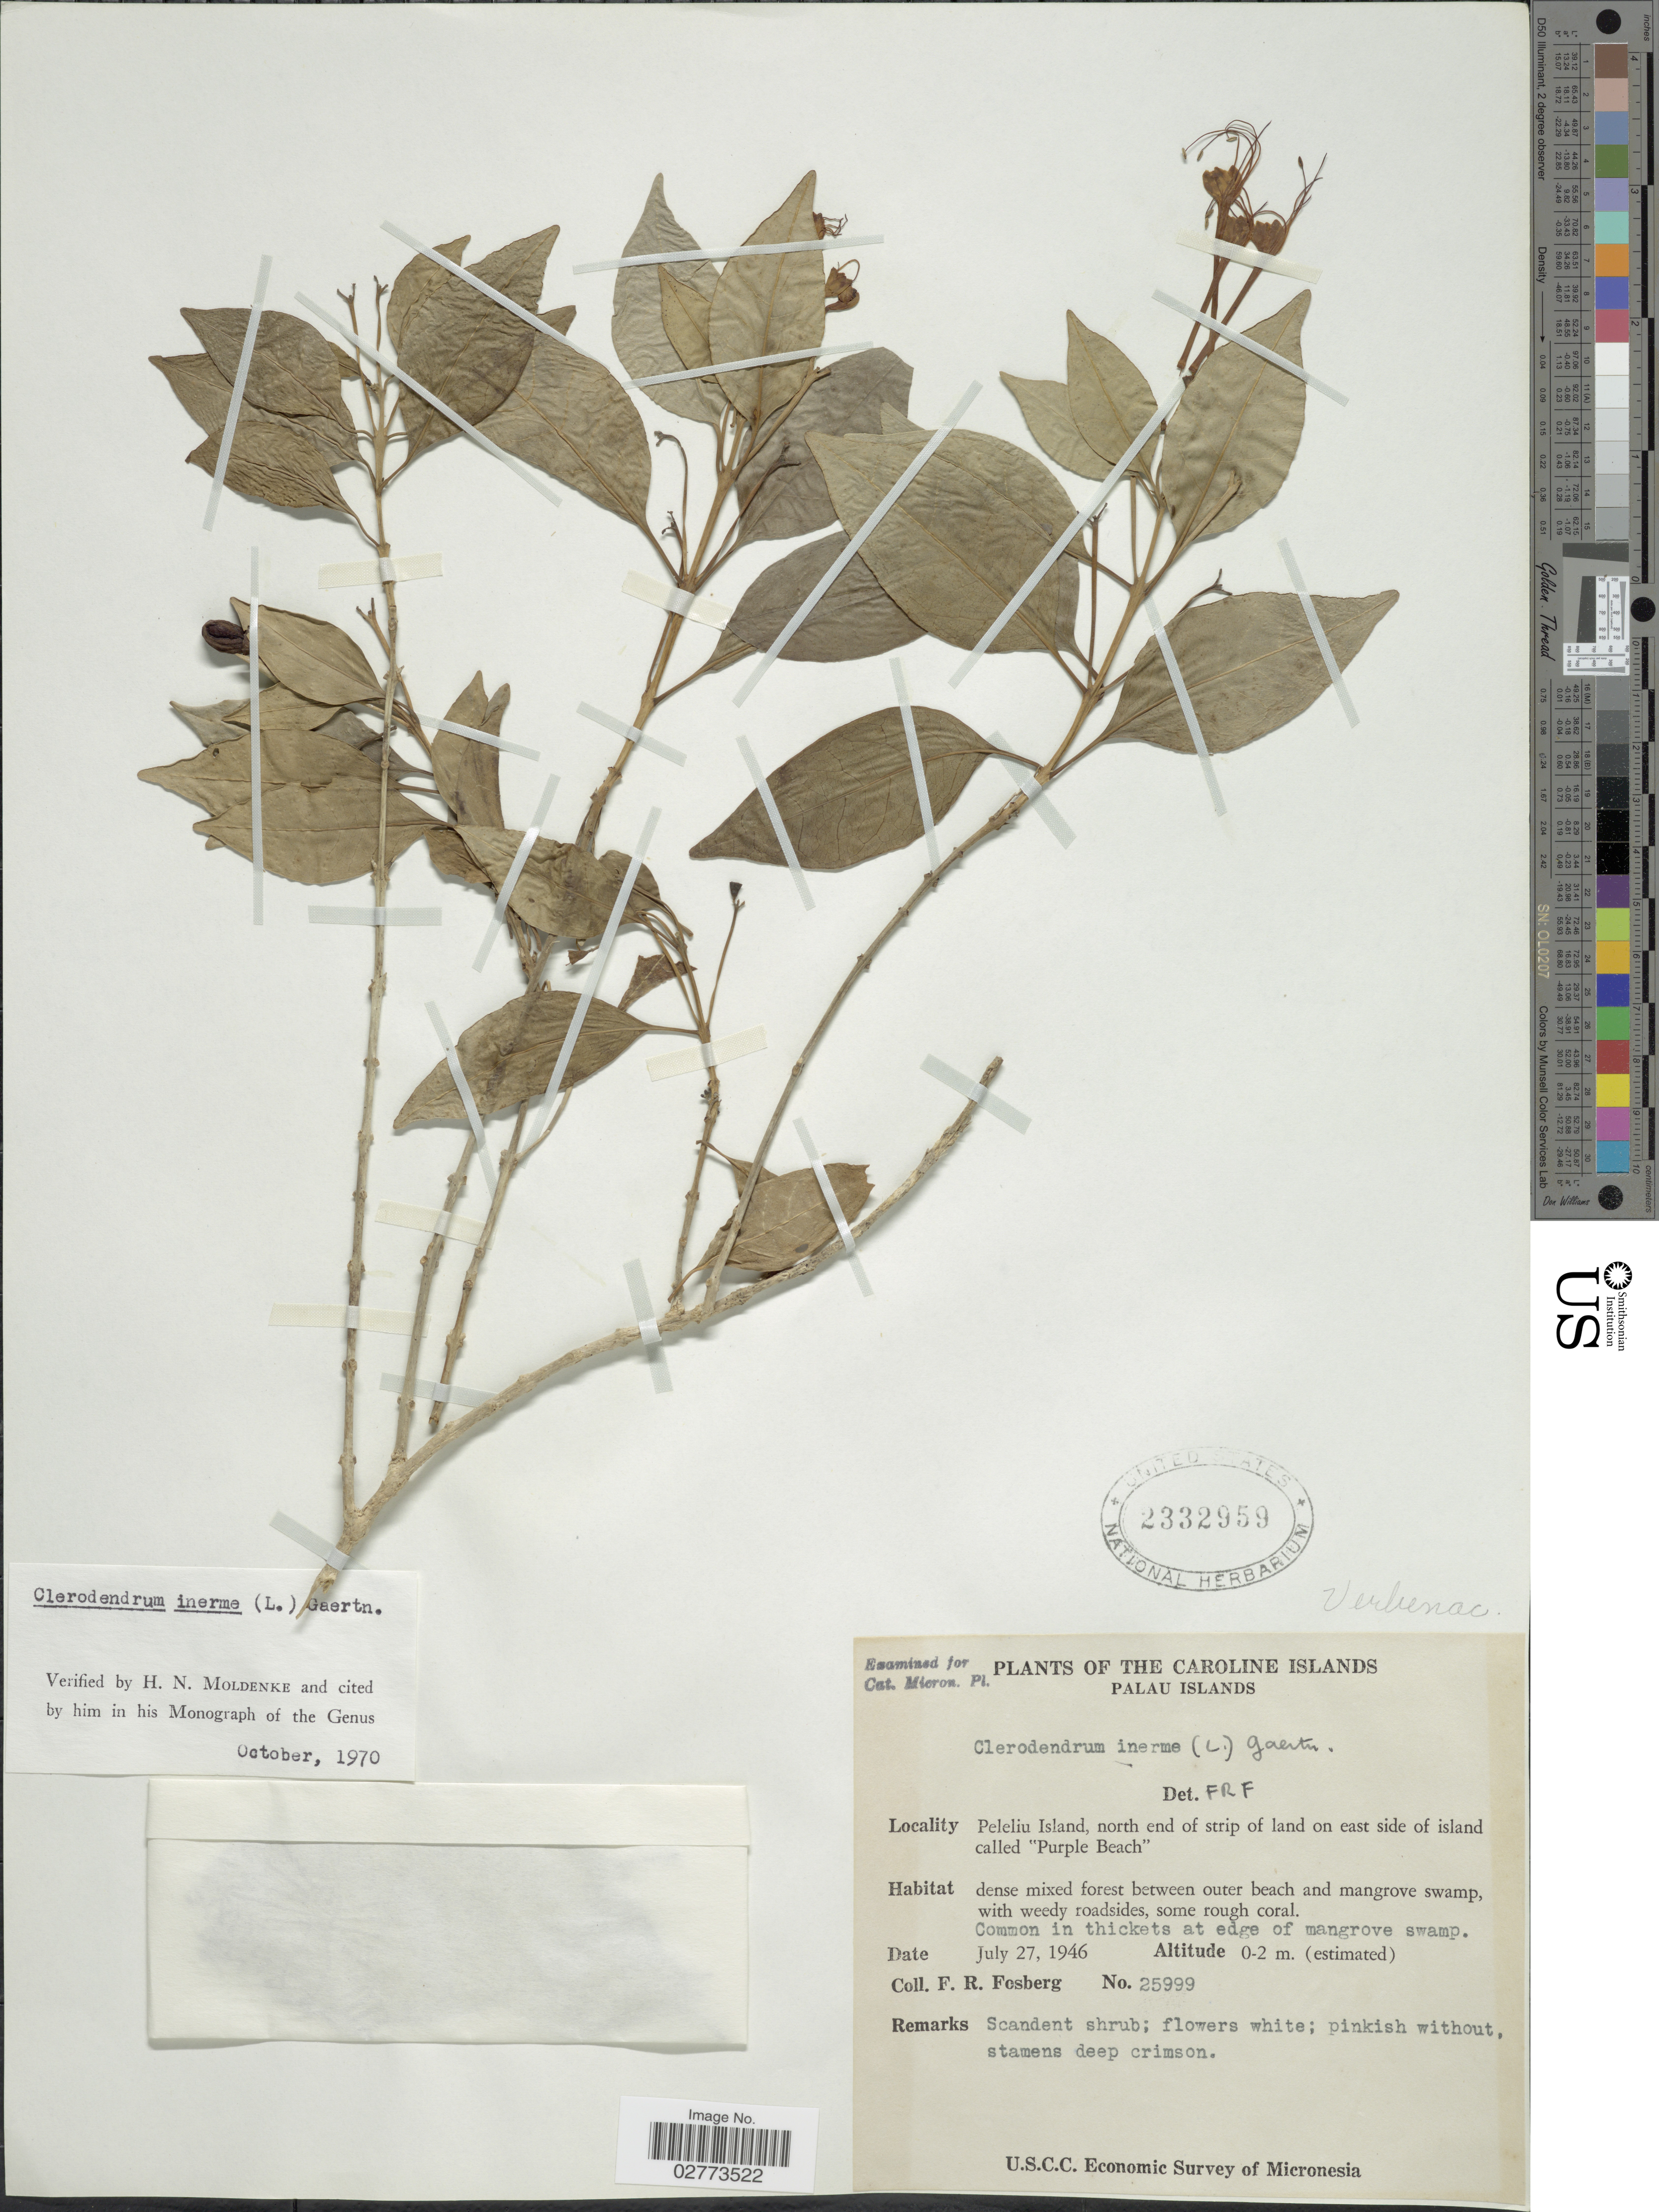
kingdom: Plantae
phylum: Tracheophyta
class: Magnoliopsida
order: Lamiales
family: Lamiaceae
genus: Clerodendrum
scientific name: Clerodendrum inerme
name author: (L.) Gaertn.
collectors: F. R. Fosberg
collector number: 25999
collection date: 1946-07-27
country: Palau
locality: Caroline Islands. Palau Islands. Peleliu Islands, north end of strip of land on east side of island called "Purple Beach".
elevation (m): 0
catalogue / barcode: US 2332959